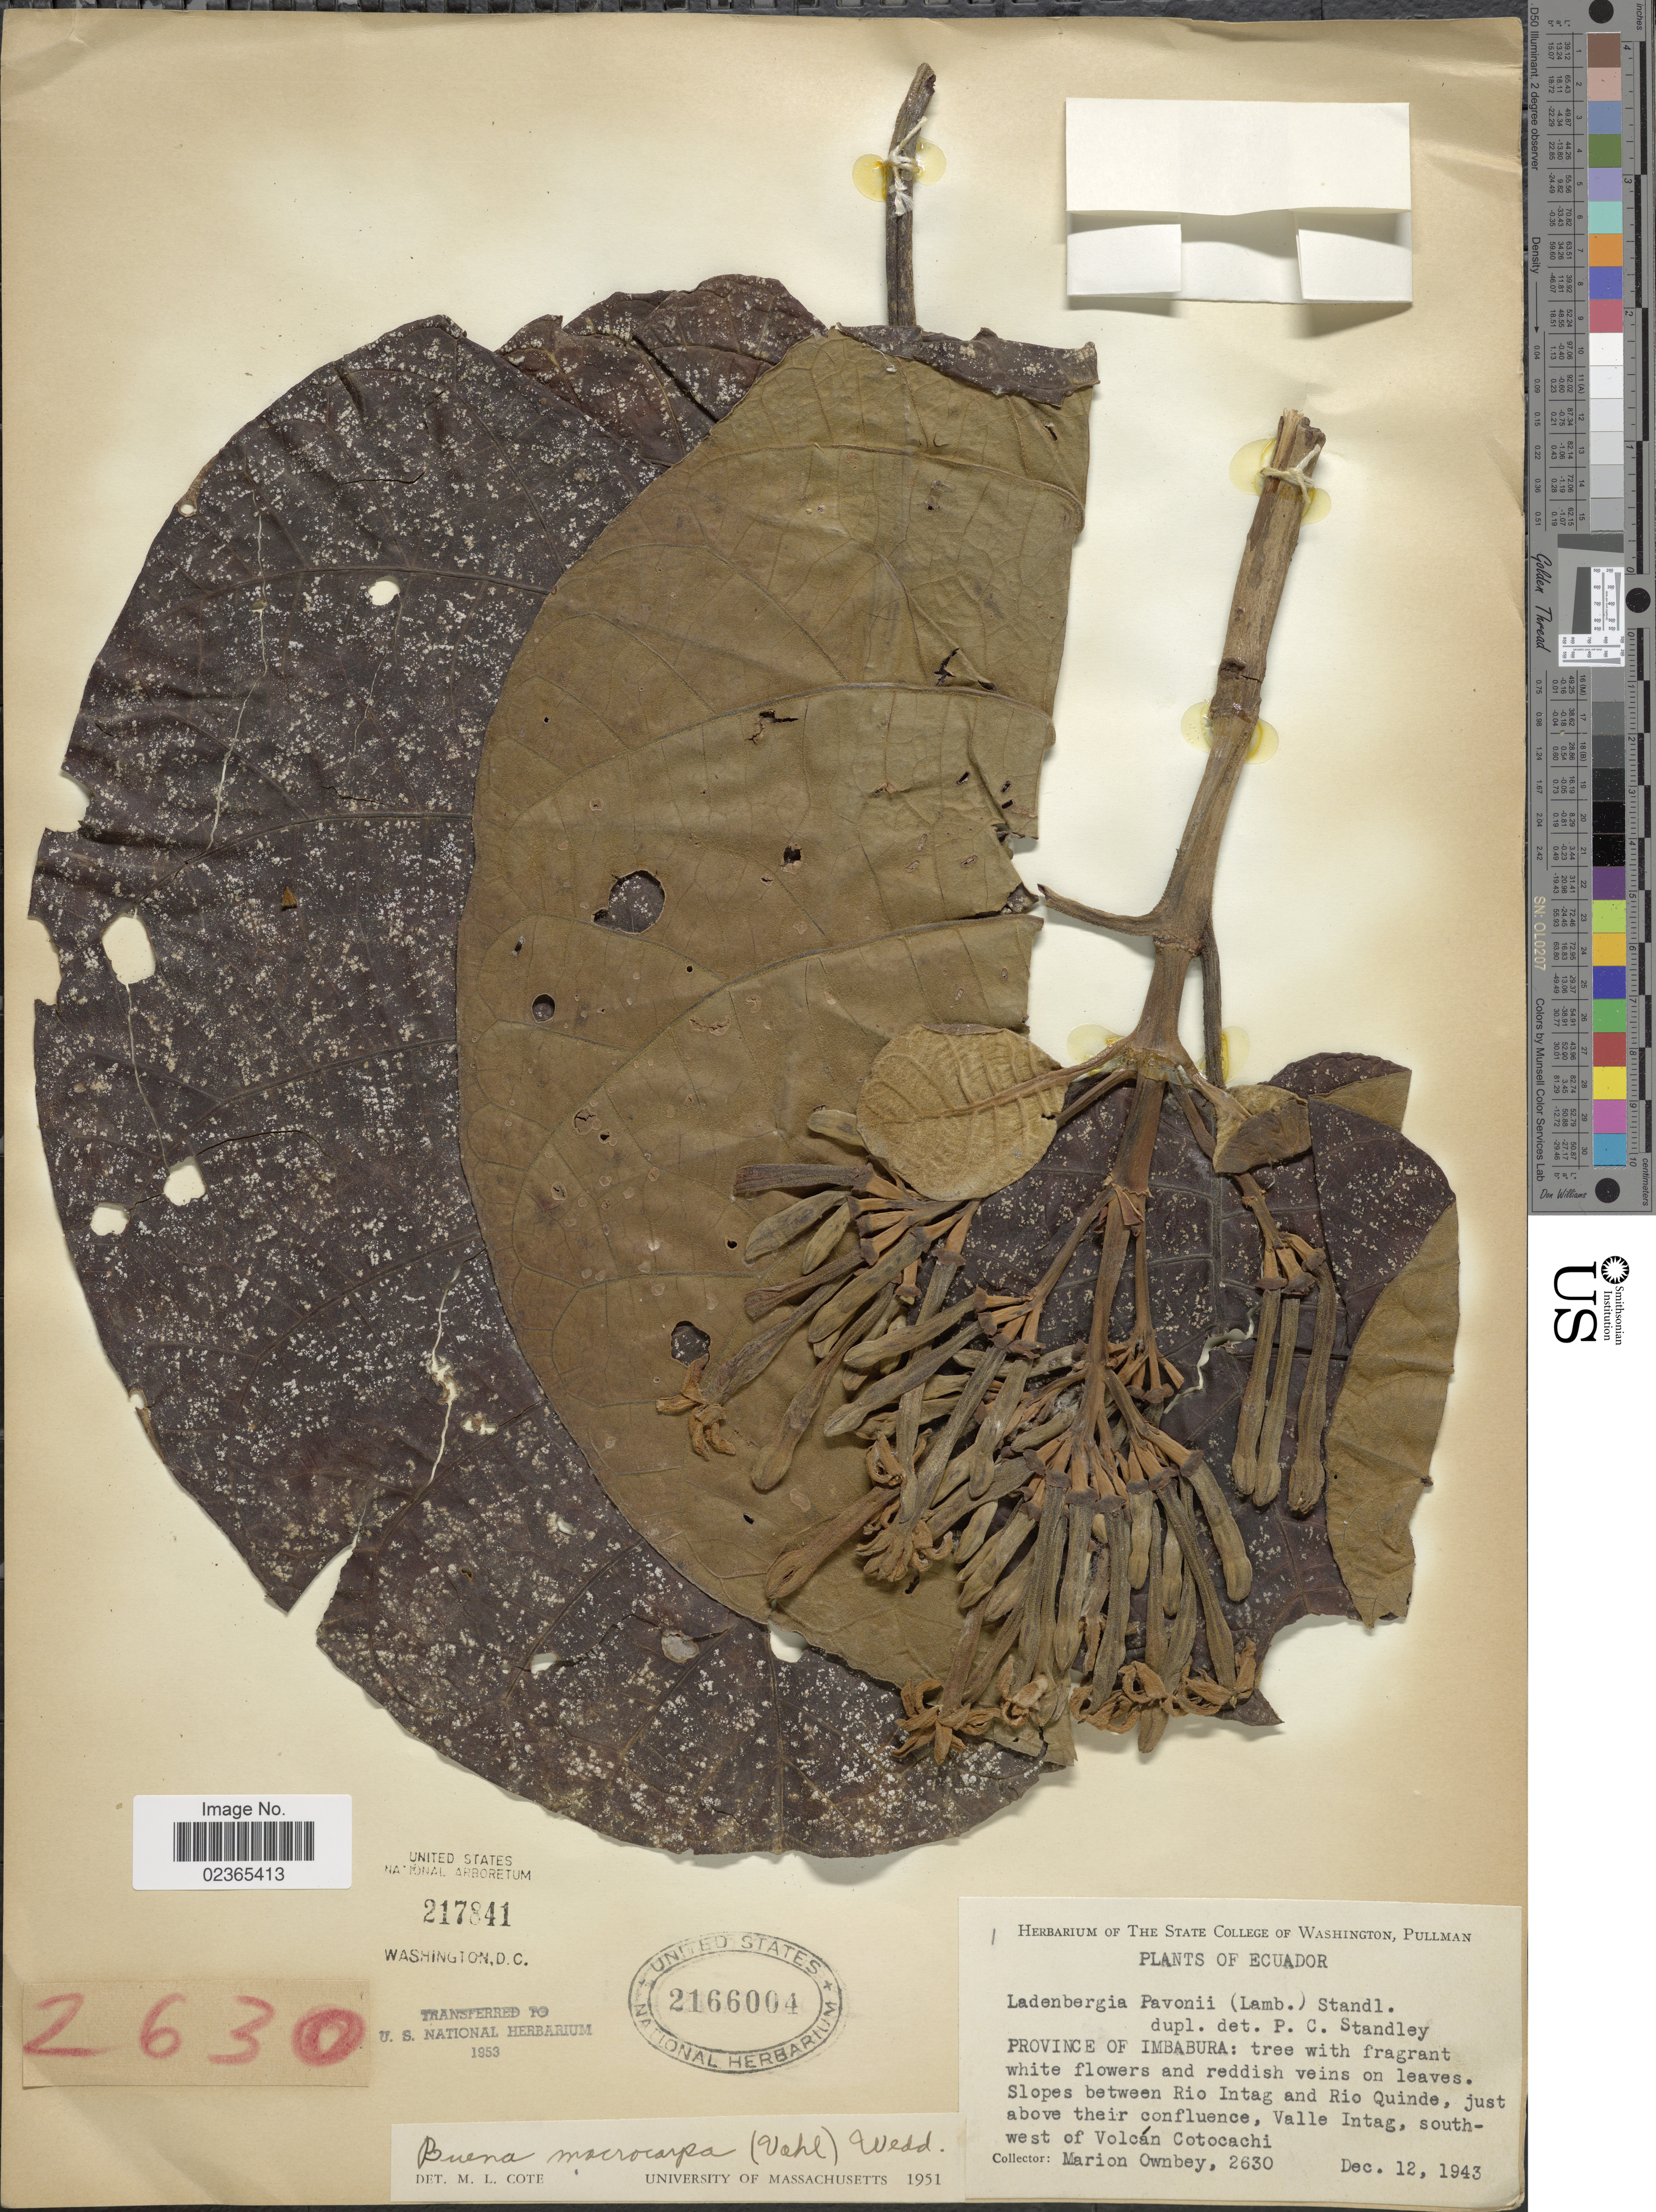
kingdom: Plantae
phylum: Tracheophyta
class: Magnoliopsida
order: Gentianales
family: Rubiaceae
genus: Ladenbergia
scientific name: Ladenbergia macrocarpa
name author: (Vahl) Klotzsch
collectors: F. M. Ownbey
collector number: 2630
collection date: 1943-12-12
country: Ecuador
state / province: Imbabura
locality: Slopes between Rio Intag and Rio Quinde, just above their confluence, Valle Intag, southwest of Volcan Cotocachi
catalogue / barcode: US 2166004